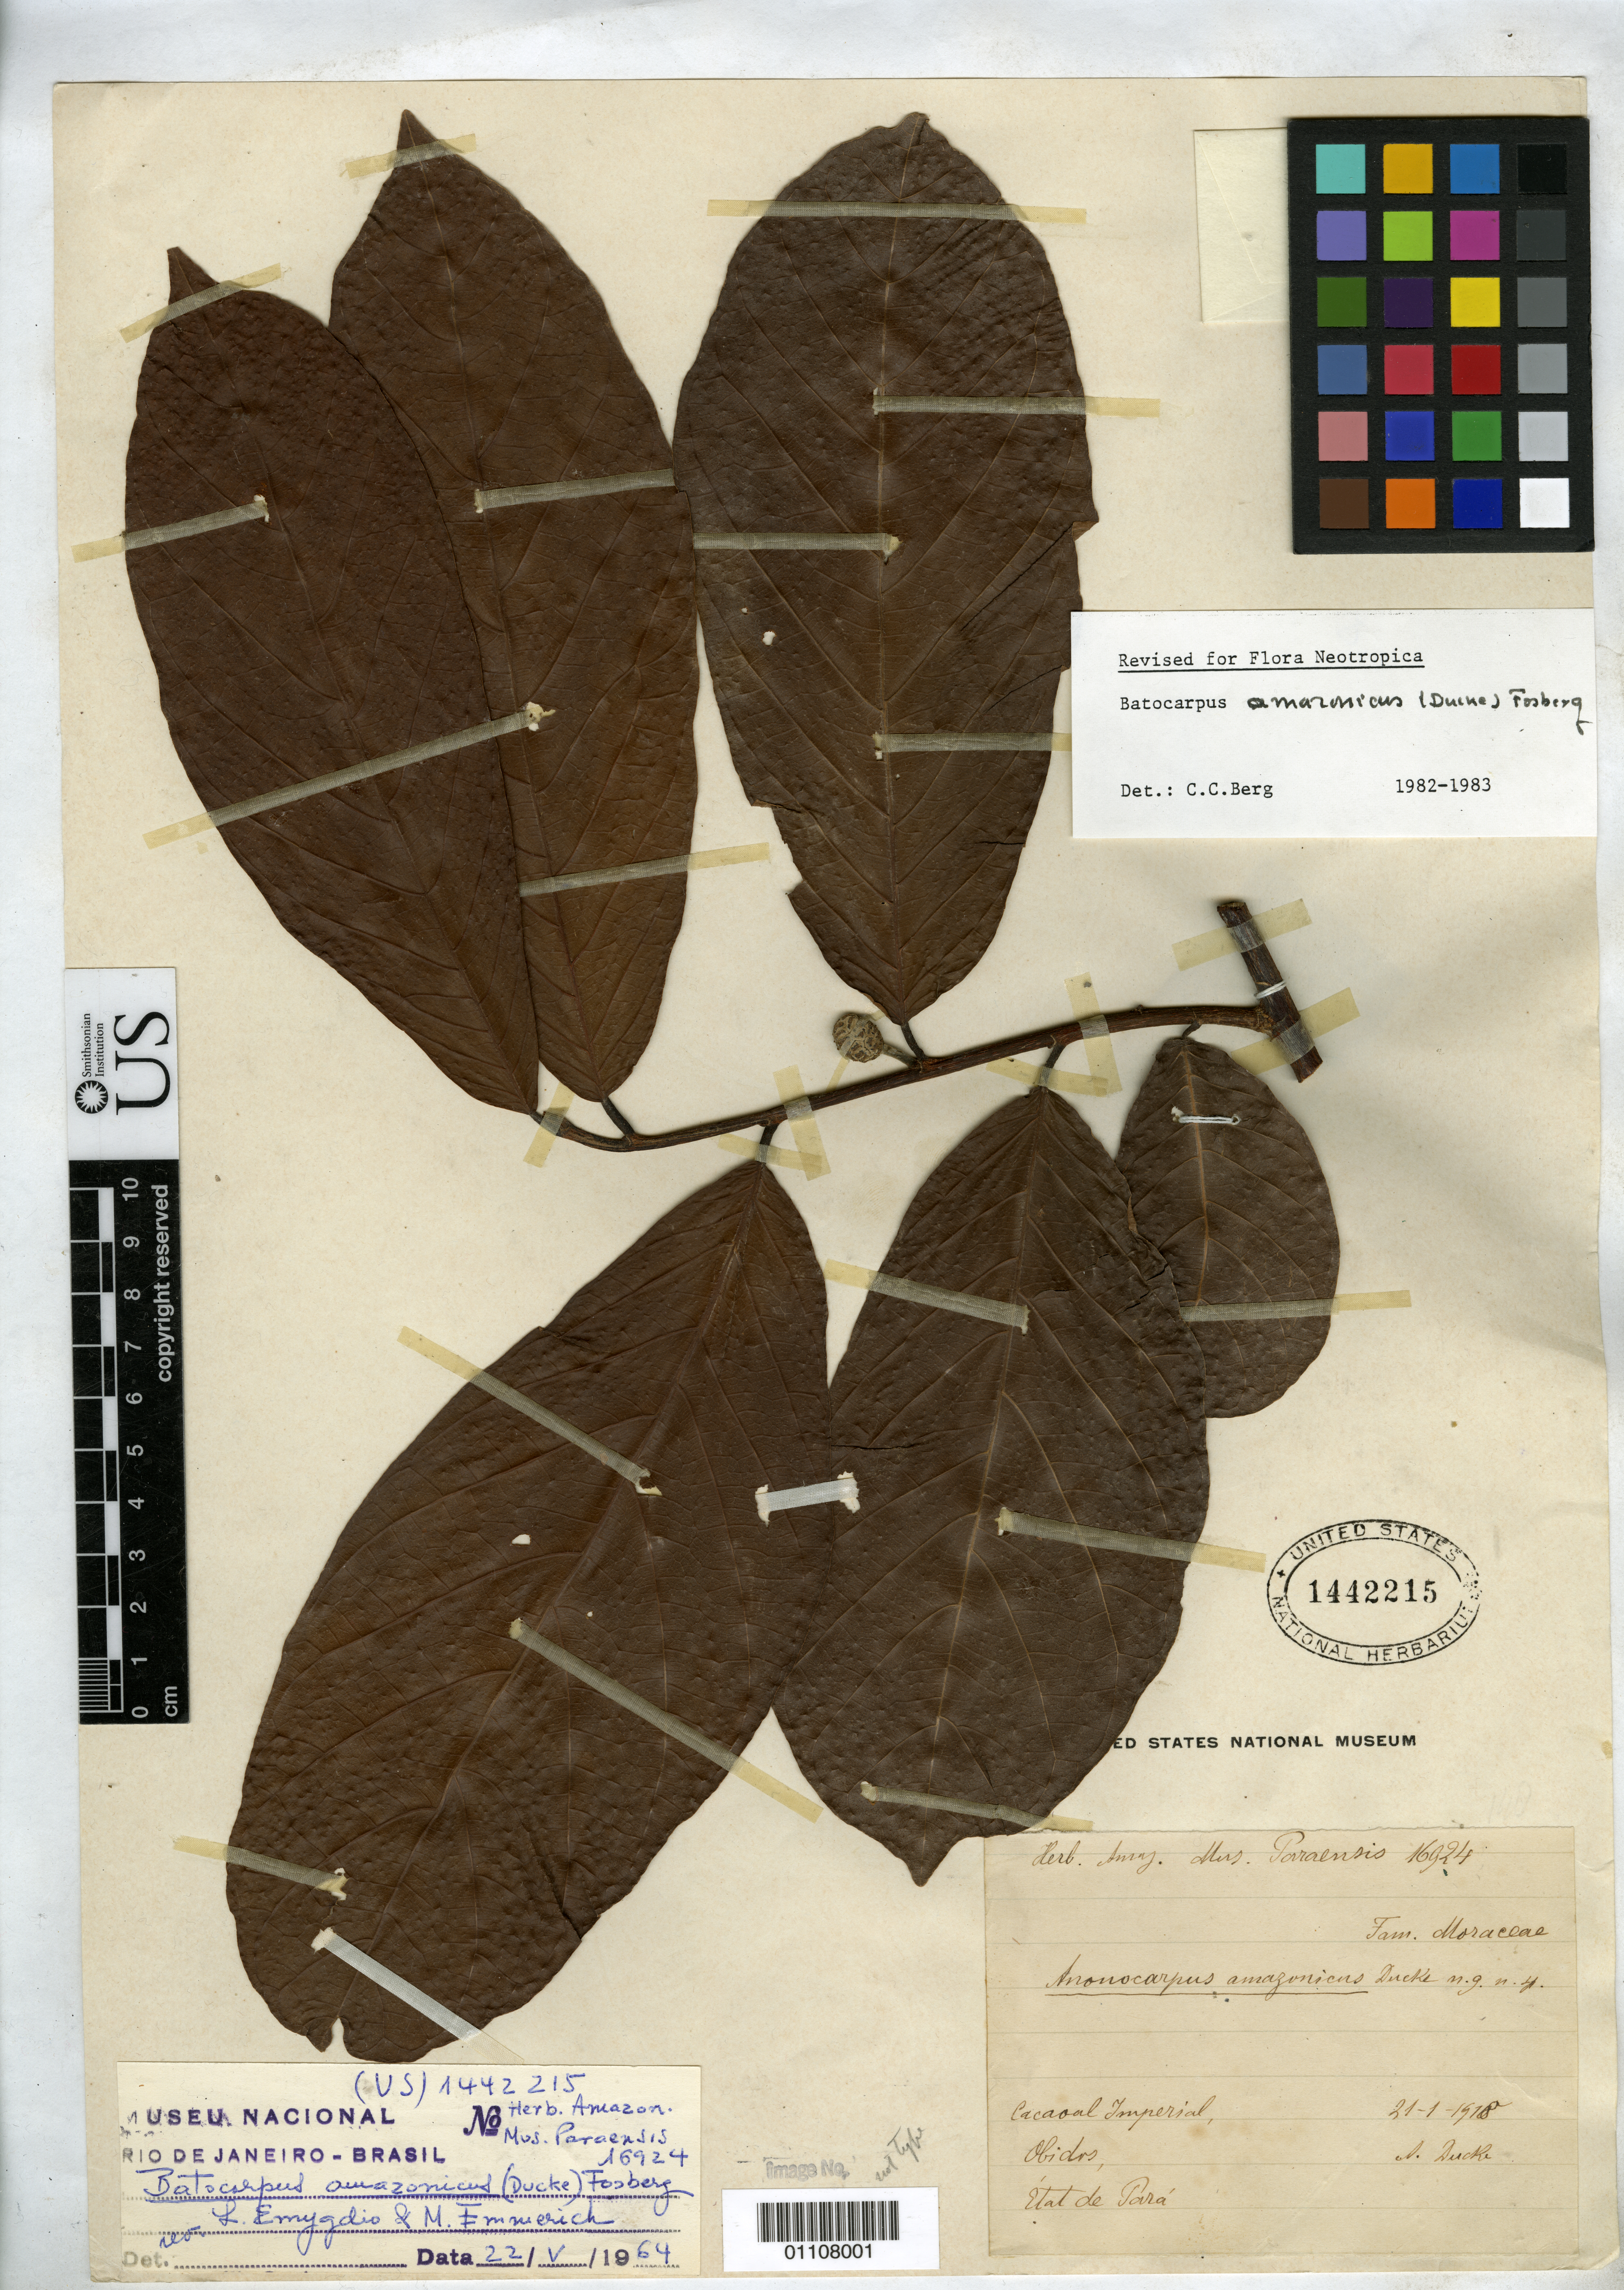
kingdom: Plantae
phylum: Tracheophyta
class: Magnoliopsida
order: Rosales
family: Moraceae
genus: Anonocarpus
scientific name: Anonocarpus amazonicus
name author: Ducke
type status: Syntype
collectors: A. Ducke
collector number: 16924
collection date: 1918-01-21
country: Brazil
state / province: Pará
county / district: Óbidos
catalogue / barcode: US 1442215